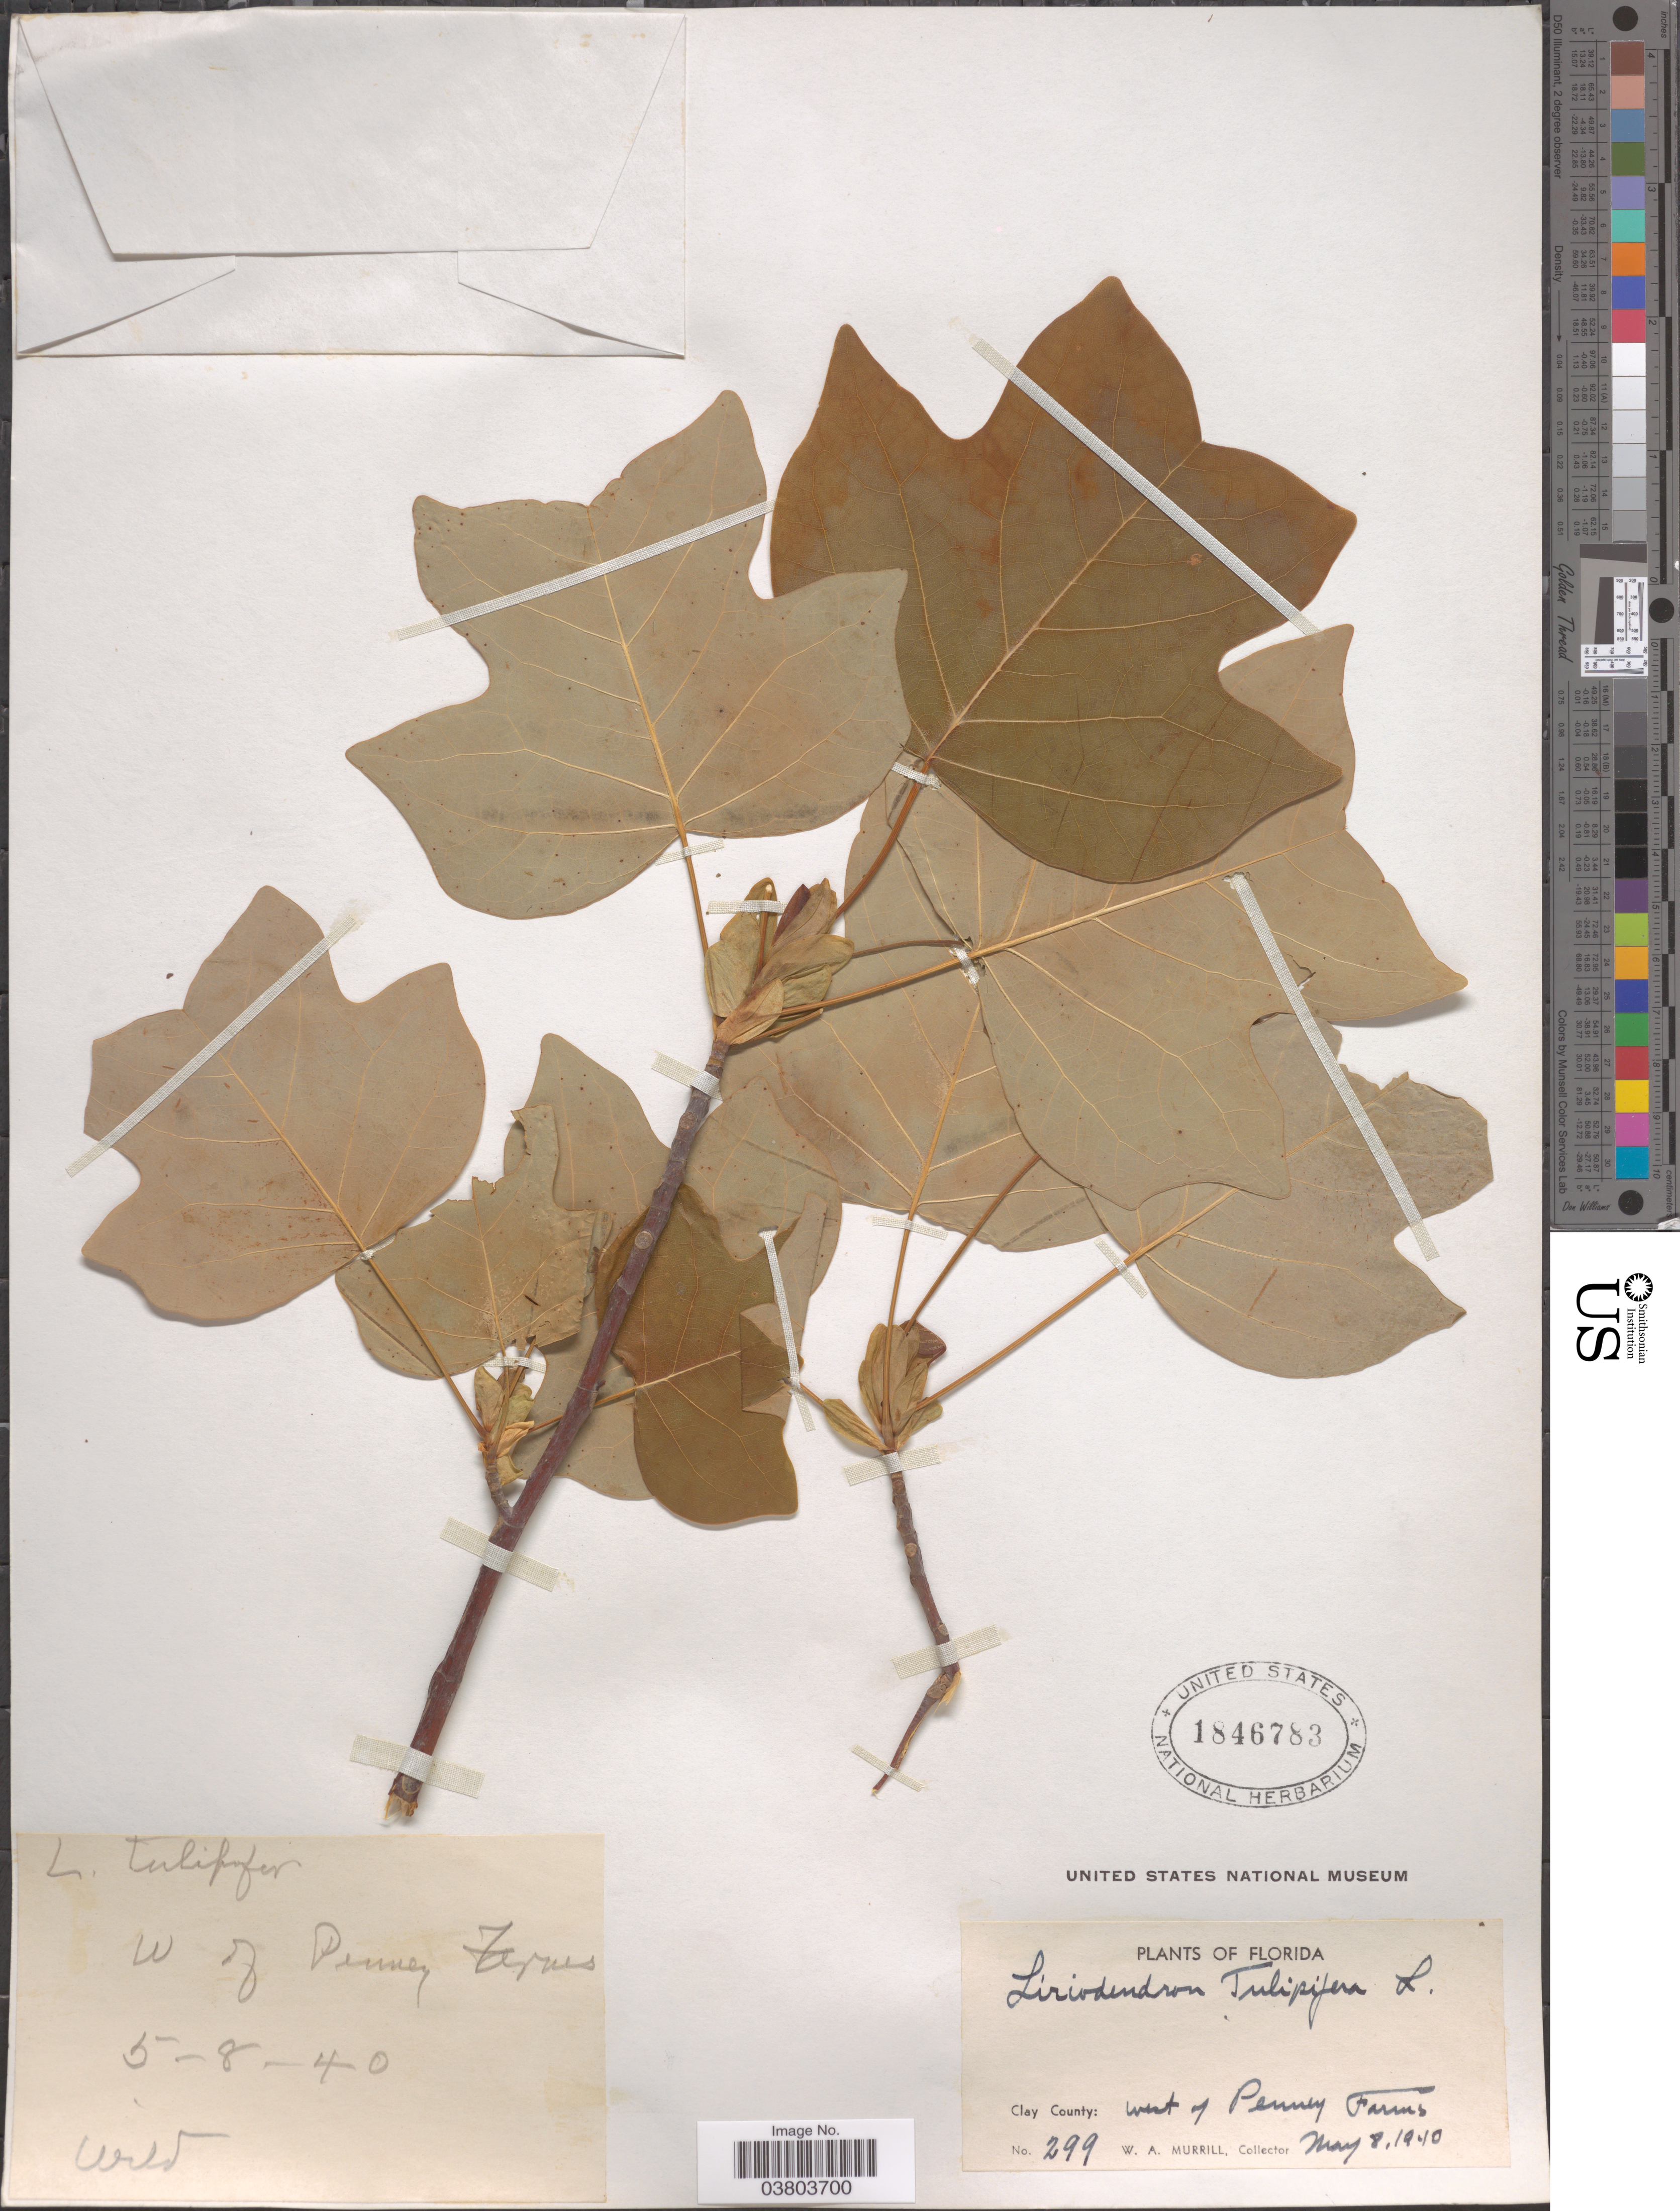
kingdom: Plantae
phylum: Tracheophyta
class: Magnoliopsida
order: Magnoliales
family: Magnoliaceae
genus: Liriodendron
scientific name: Liriodendron tulipifera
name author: L.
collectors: W. A. Murrill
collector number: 299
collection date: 1940-05-08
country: United States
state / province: Florida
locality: Clay County: West of Penny Farms.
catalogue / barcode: US 1846783